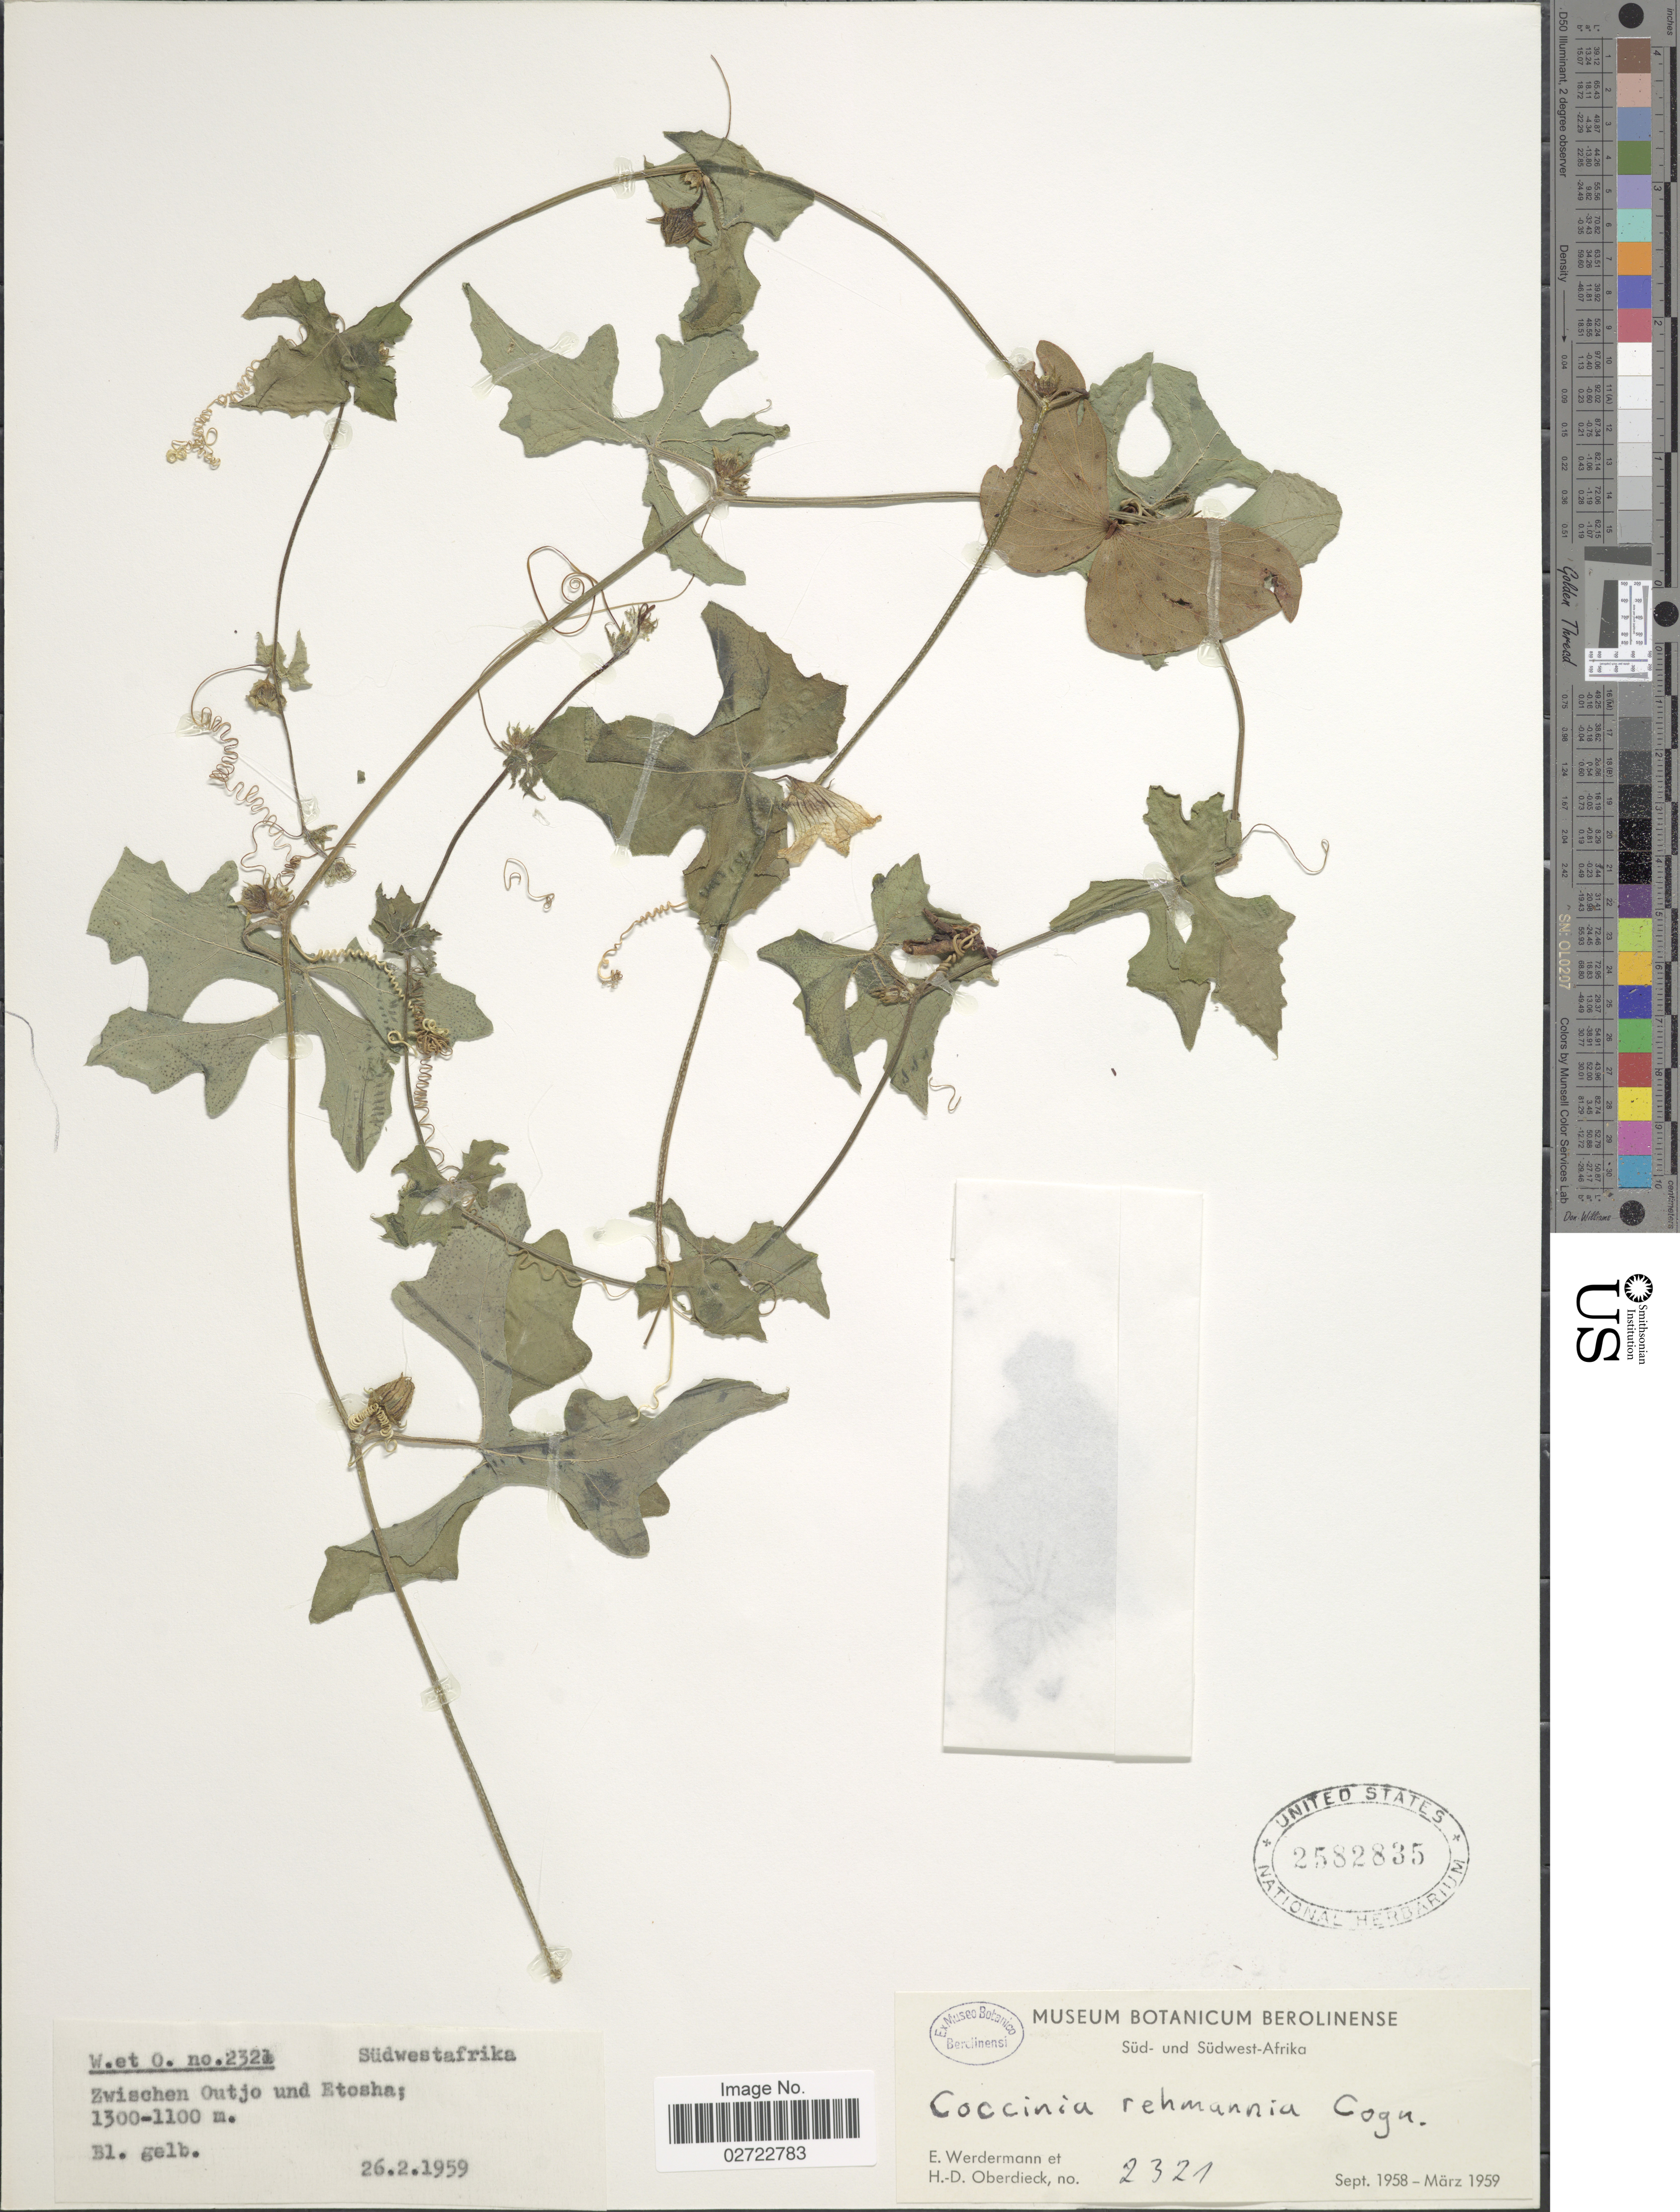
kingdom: Plantae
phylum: Tracheophyta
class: Magnoliopsida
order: Cucurbitales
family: Cucurbitaceae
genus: Coccinia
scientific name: Coccinia rehmannii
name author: Cogn.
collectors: E. Werdermann & H. Oberdieck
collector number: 2321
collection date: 1959-02-26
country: Namibia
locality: Sudwestafrika. Zwischen Outjo und Etosha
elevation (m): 1100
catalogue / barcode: US 2582835